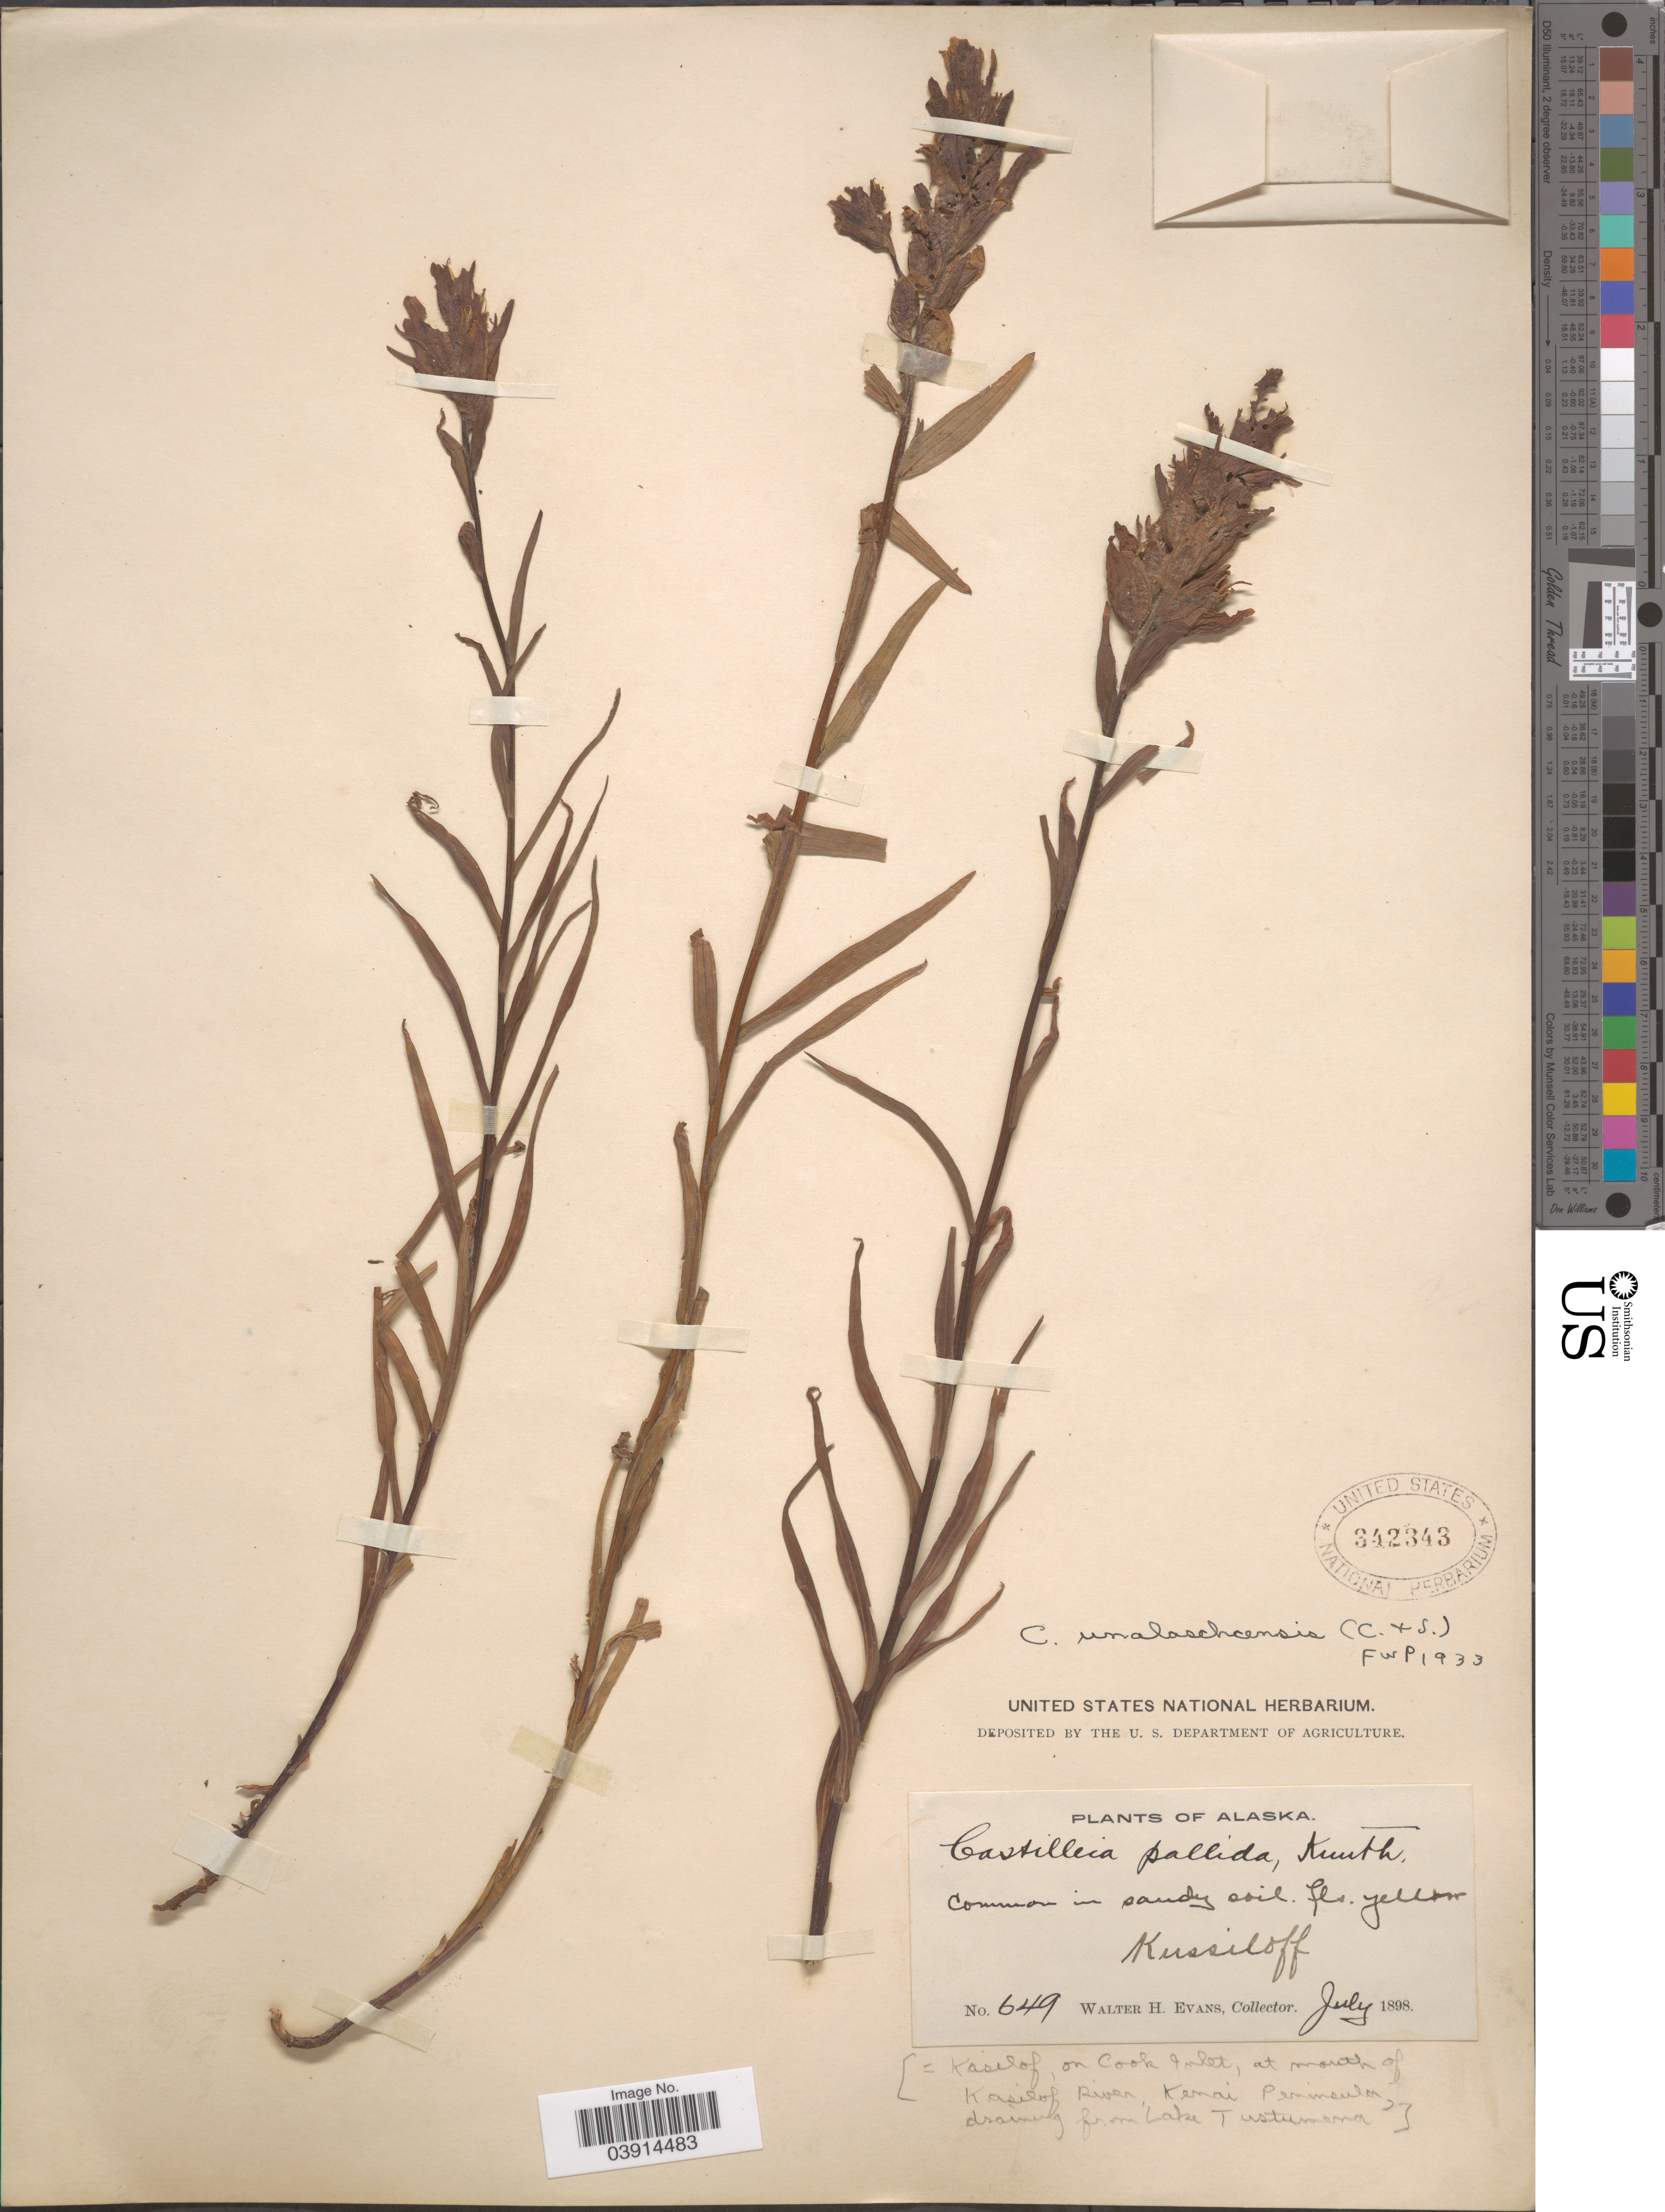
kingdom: Plantae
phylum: Tracheophyta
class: Magnoliopsida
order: Lamiales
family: Orobanchaceae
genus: Castilleja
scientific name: Castilleja unalaschcensis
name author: (Cham. & Schltdl.) Malte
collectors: W. H. Evans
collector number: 649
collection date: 1898-07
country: United States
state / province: Alaska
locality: Kassiloff. [=Kasilof, on Cook Inlet, at mouth of Kasilof River, Kenai Peninsula, draining from Lake Tustumena].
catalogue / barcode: US 342343